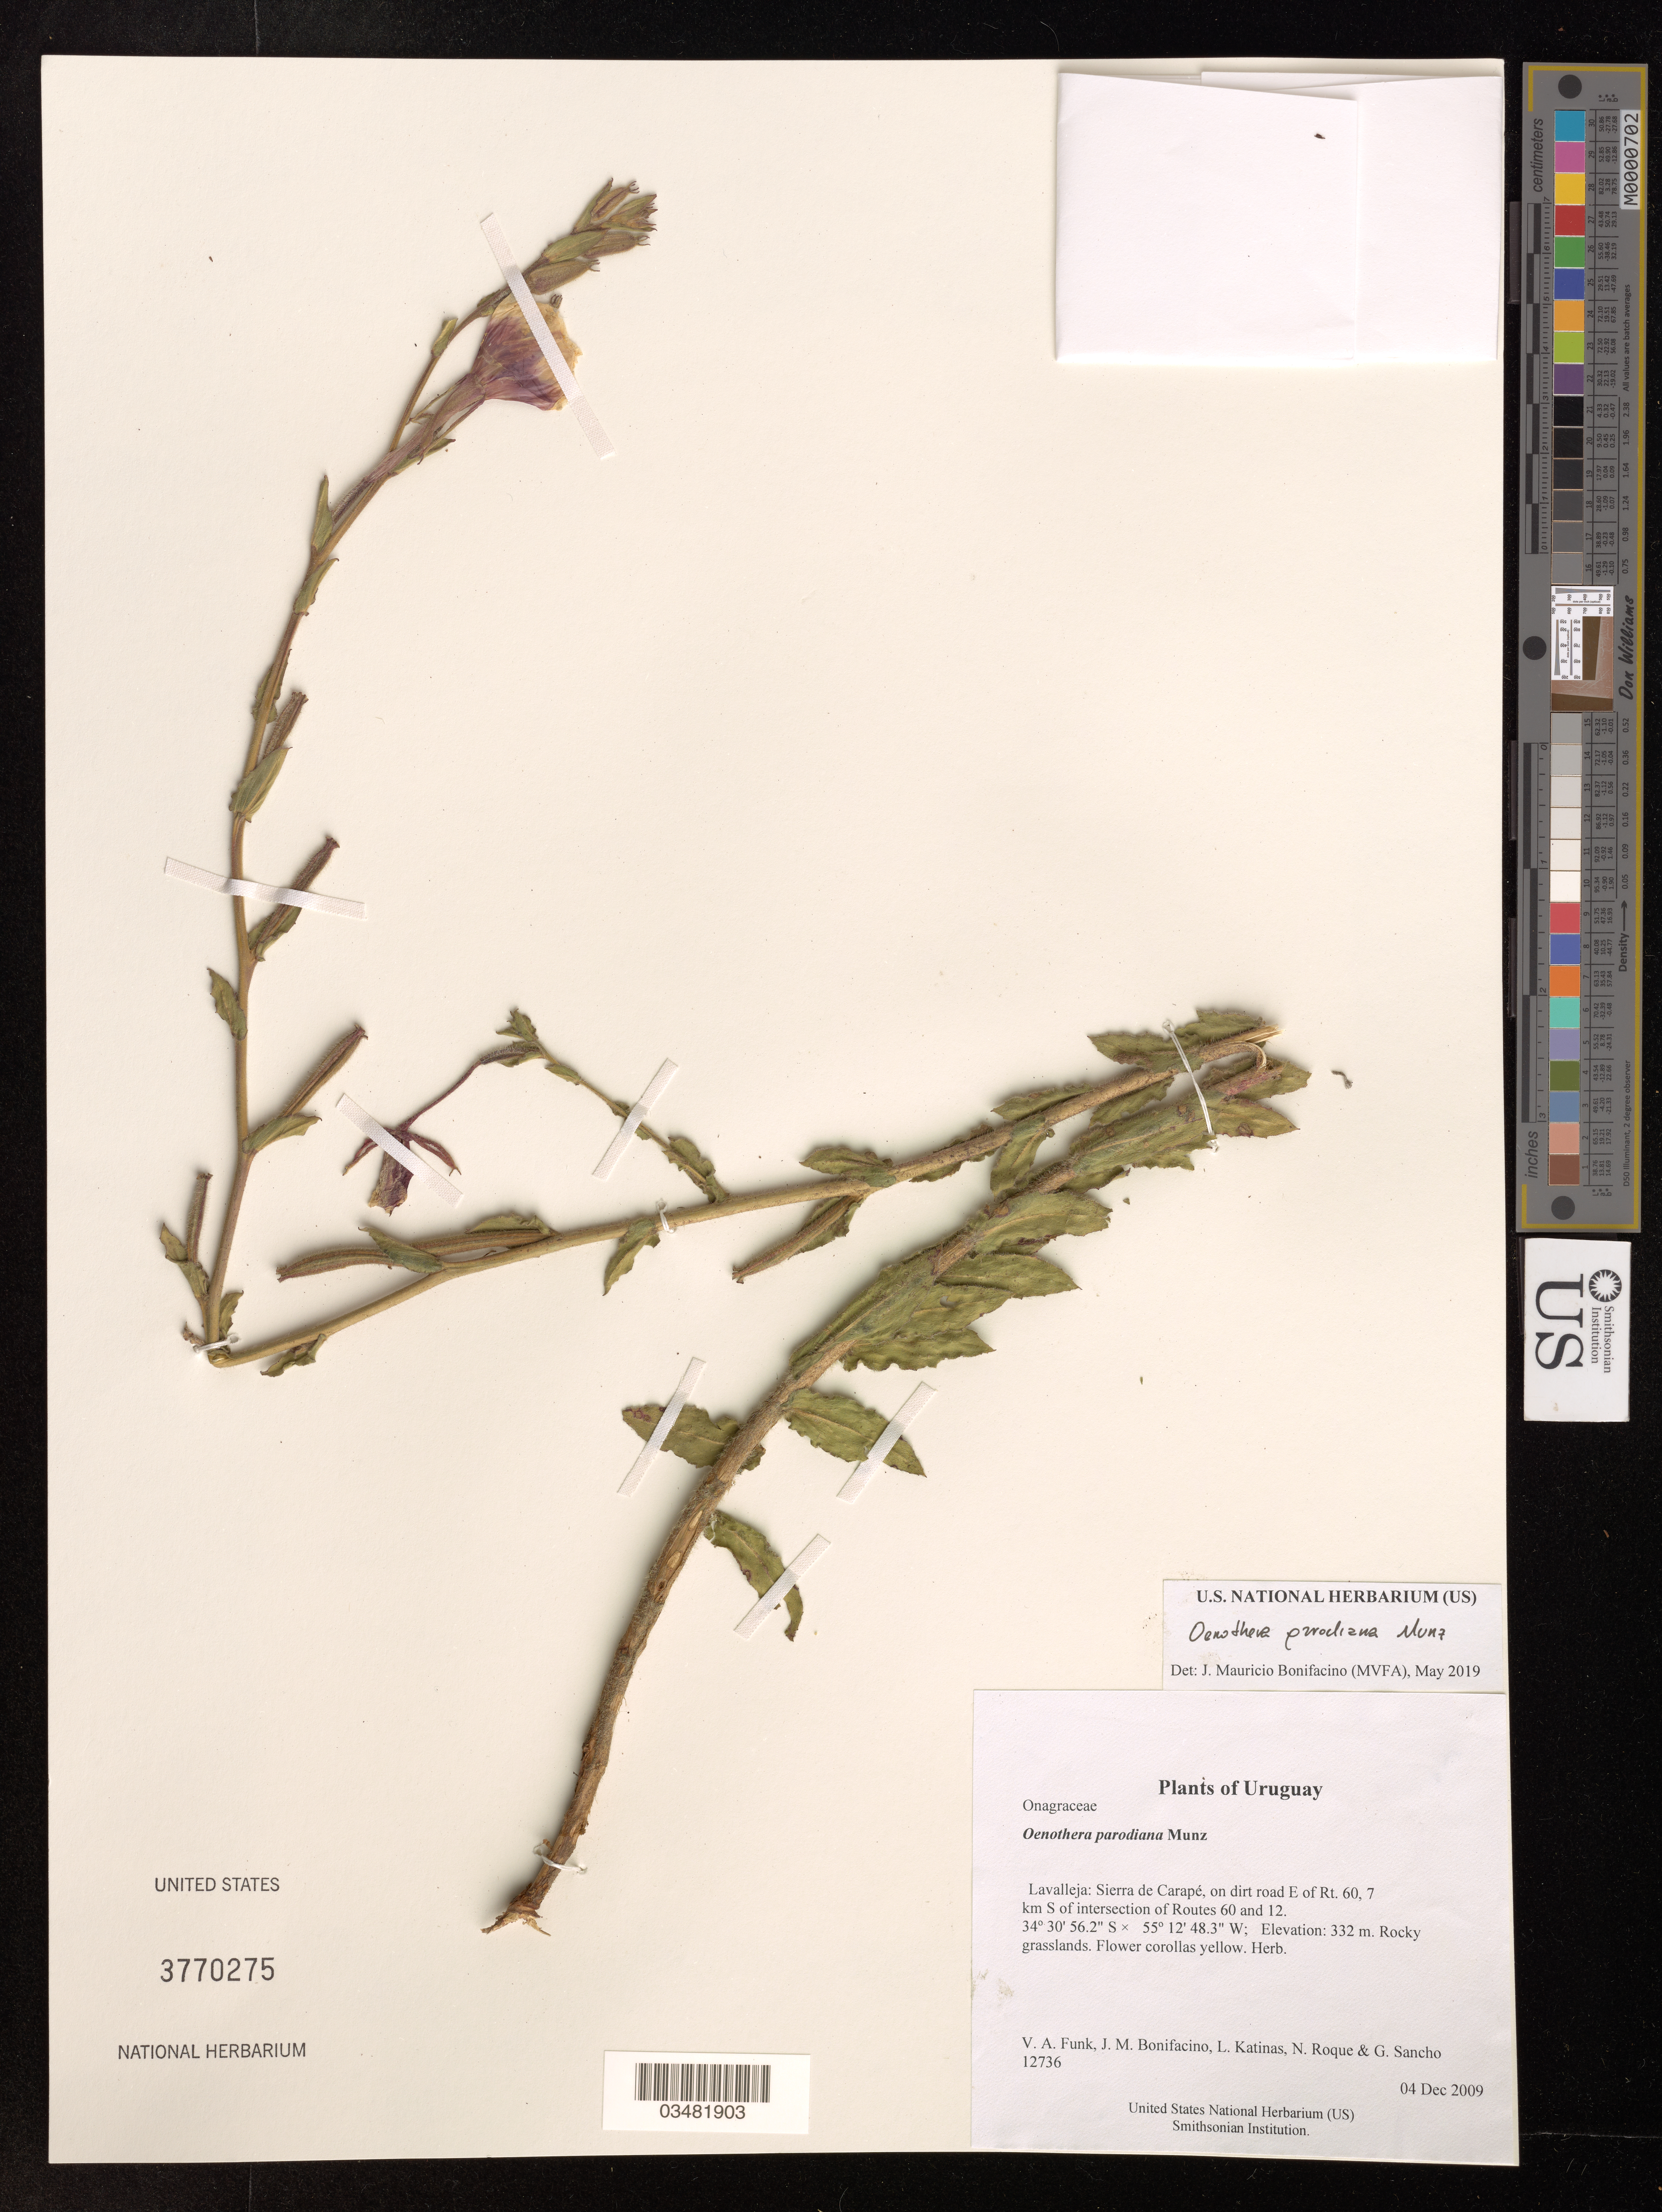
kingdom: Plantae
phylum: Tracheophyta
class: Magnoliopsida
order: Myrtales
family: Onagraceae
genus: Oenothera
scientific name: Oenothera parodiana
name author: Munz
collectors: V. Funk, M. Bonifacino, L. Katinas & N. Roque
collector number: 12736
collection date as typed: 4 Dec 2009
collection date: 2009-12-04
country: Uruguay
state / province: Lavalleja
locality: Sierra de Carapé, on dirt road E of Rt. 60, 7 km S of intersection of Routes 60 and 12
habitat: Rocky grasslands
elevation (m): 332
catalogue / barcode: US 3770275